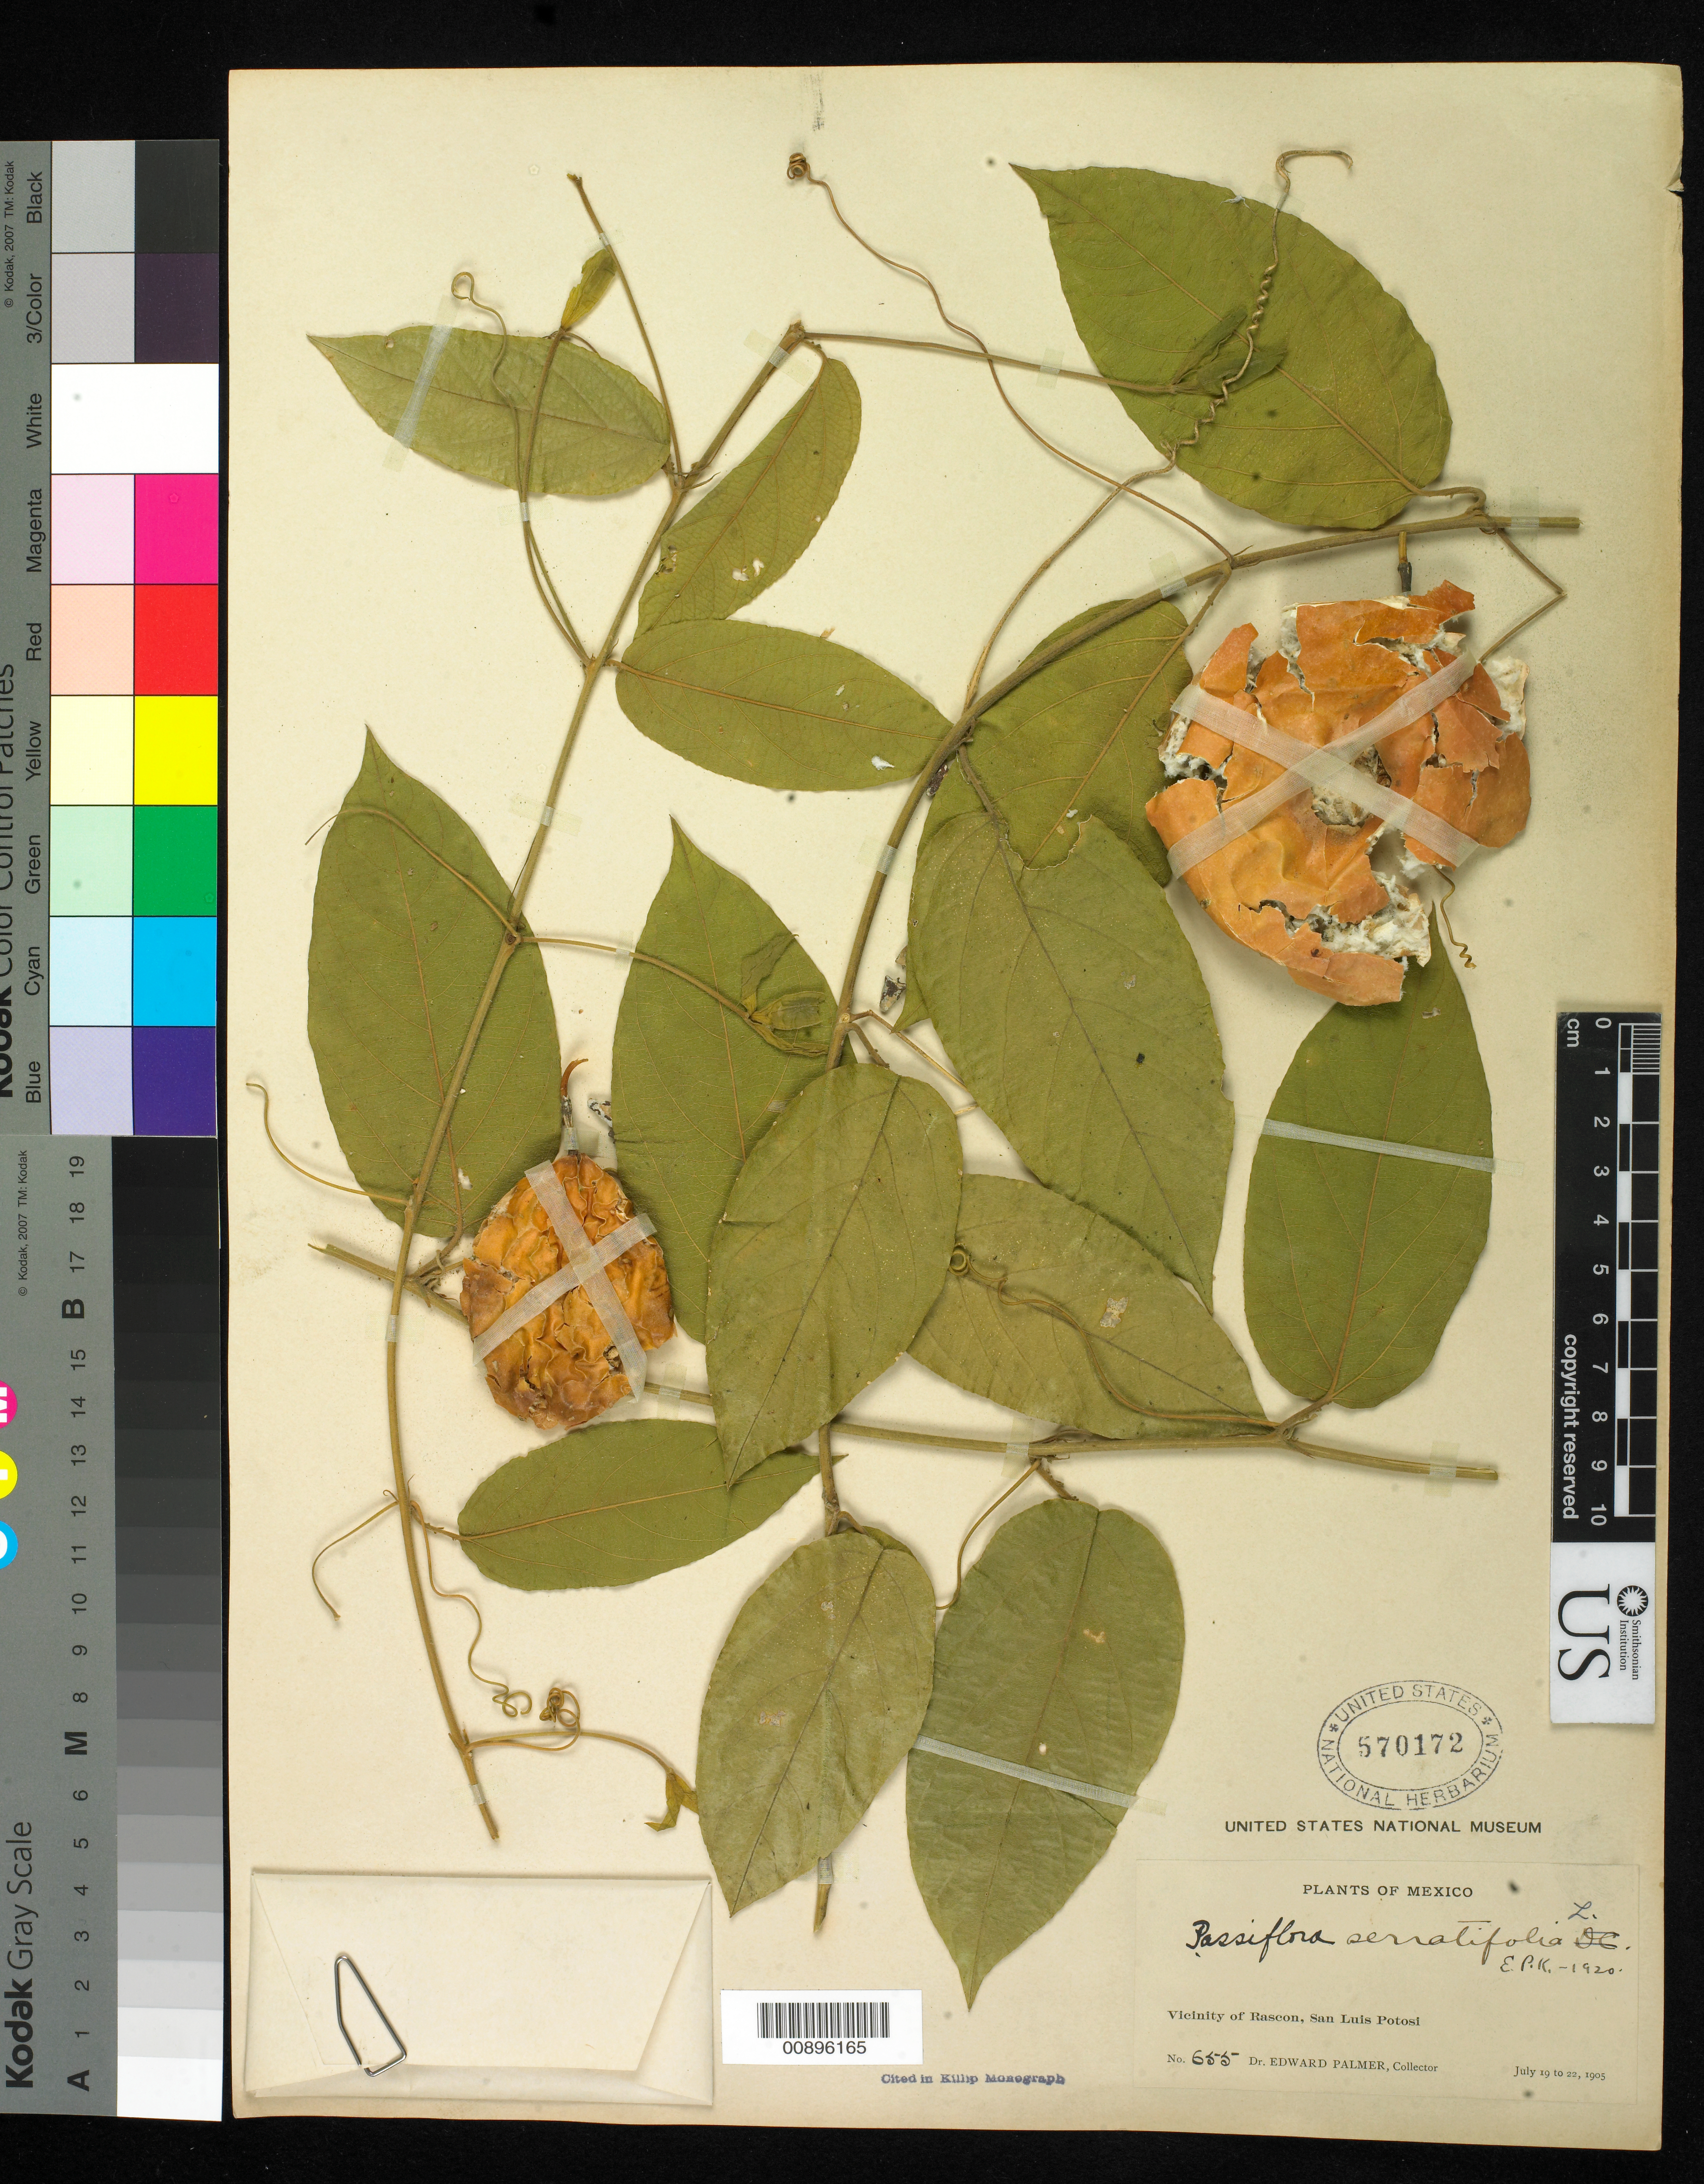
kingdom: Plantae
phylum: Tracheophyta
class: Magnoliopsida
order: Malpighiales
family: Passifloraceae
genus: Passiflora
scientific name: Passiflora serratifolia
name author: L.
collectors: E. Palmer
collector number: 655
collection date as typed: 19 Jun 1905 to 22 Jun 1905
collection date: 1905-06-19/1905-06-22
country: Mexico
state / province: San Luis Potosí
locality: Vicinity of Rascon, San Luis Potosí.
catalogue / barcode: US 570172